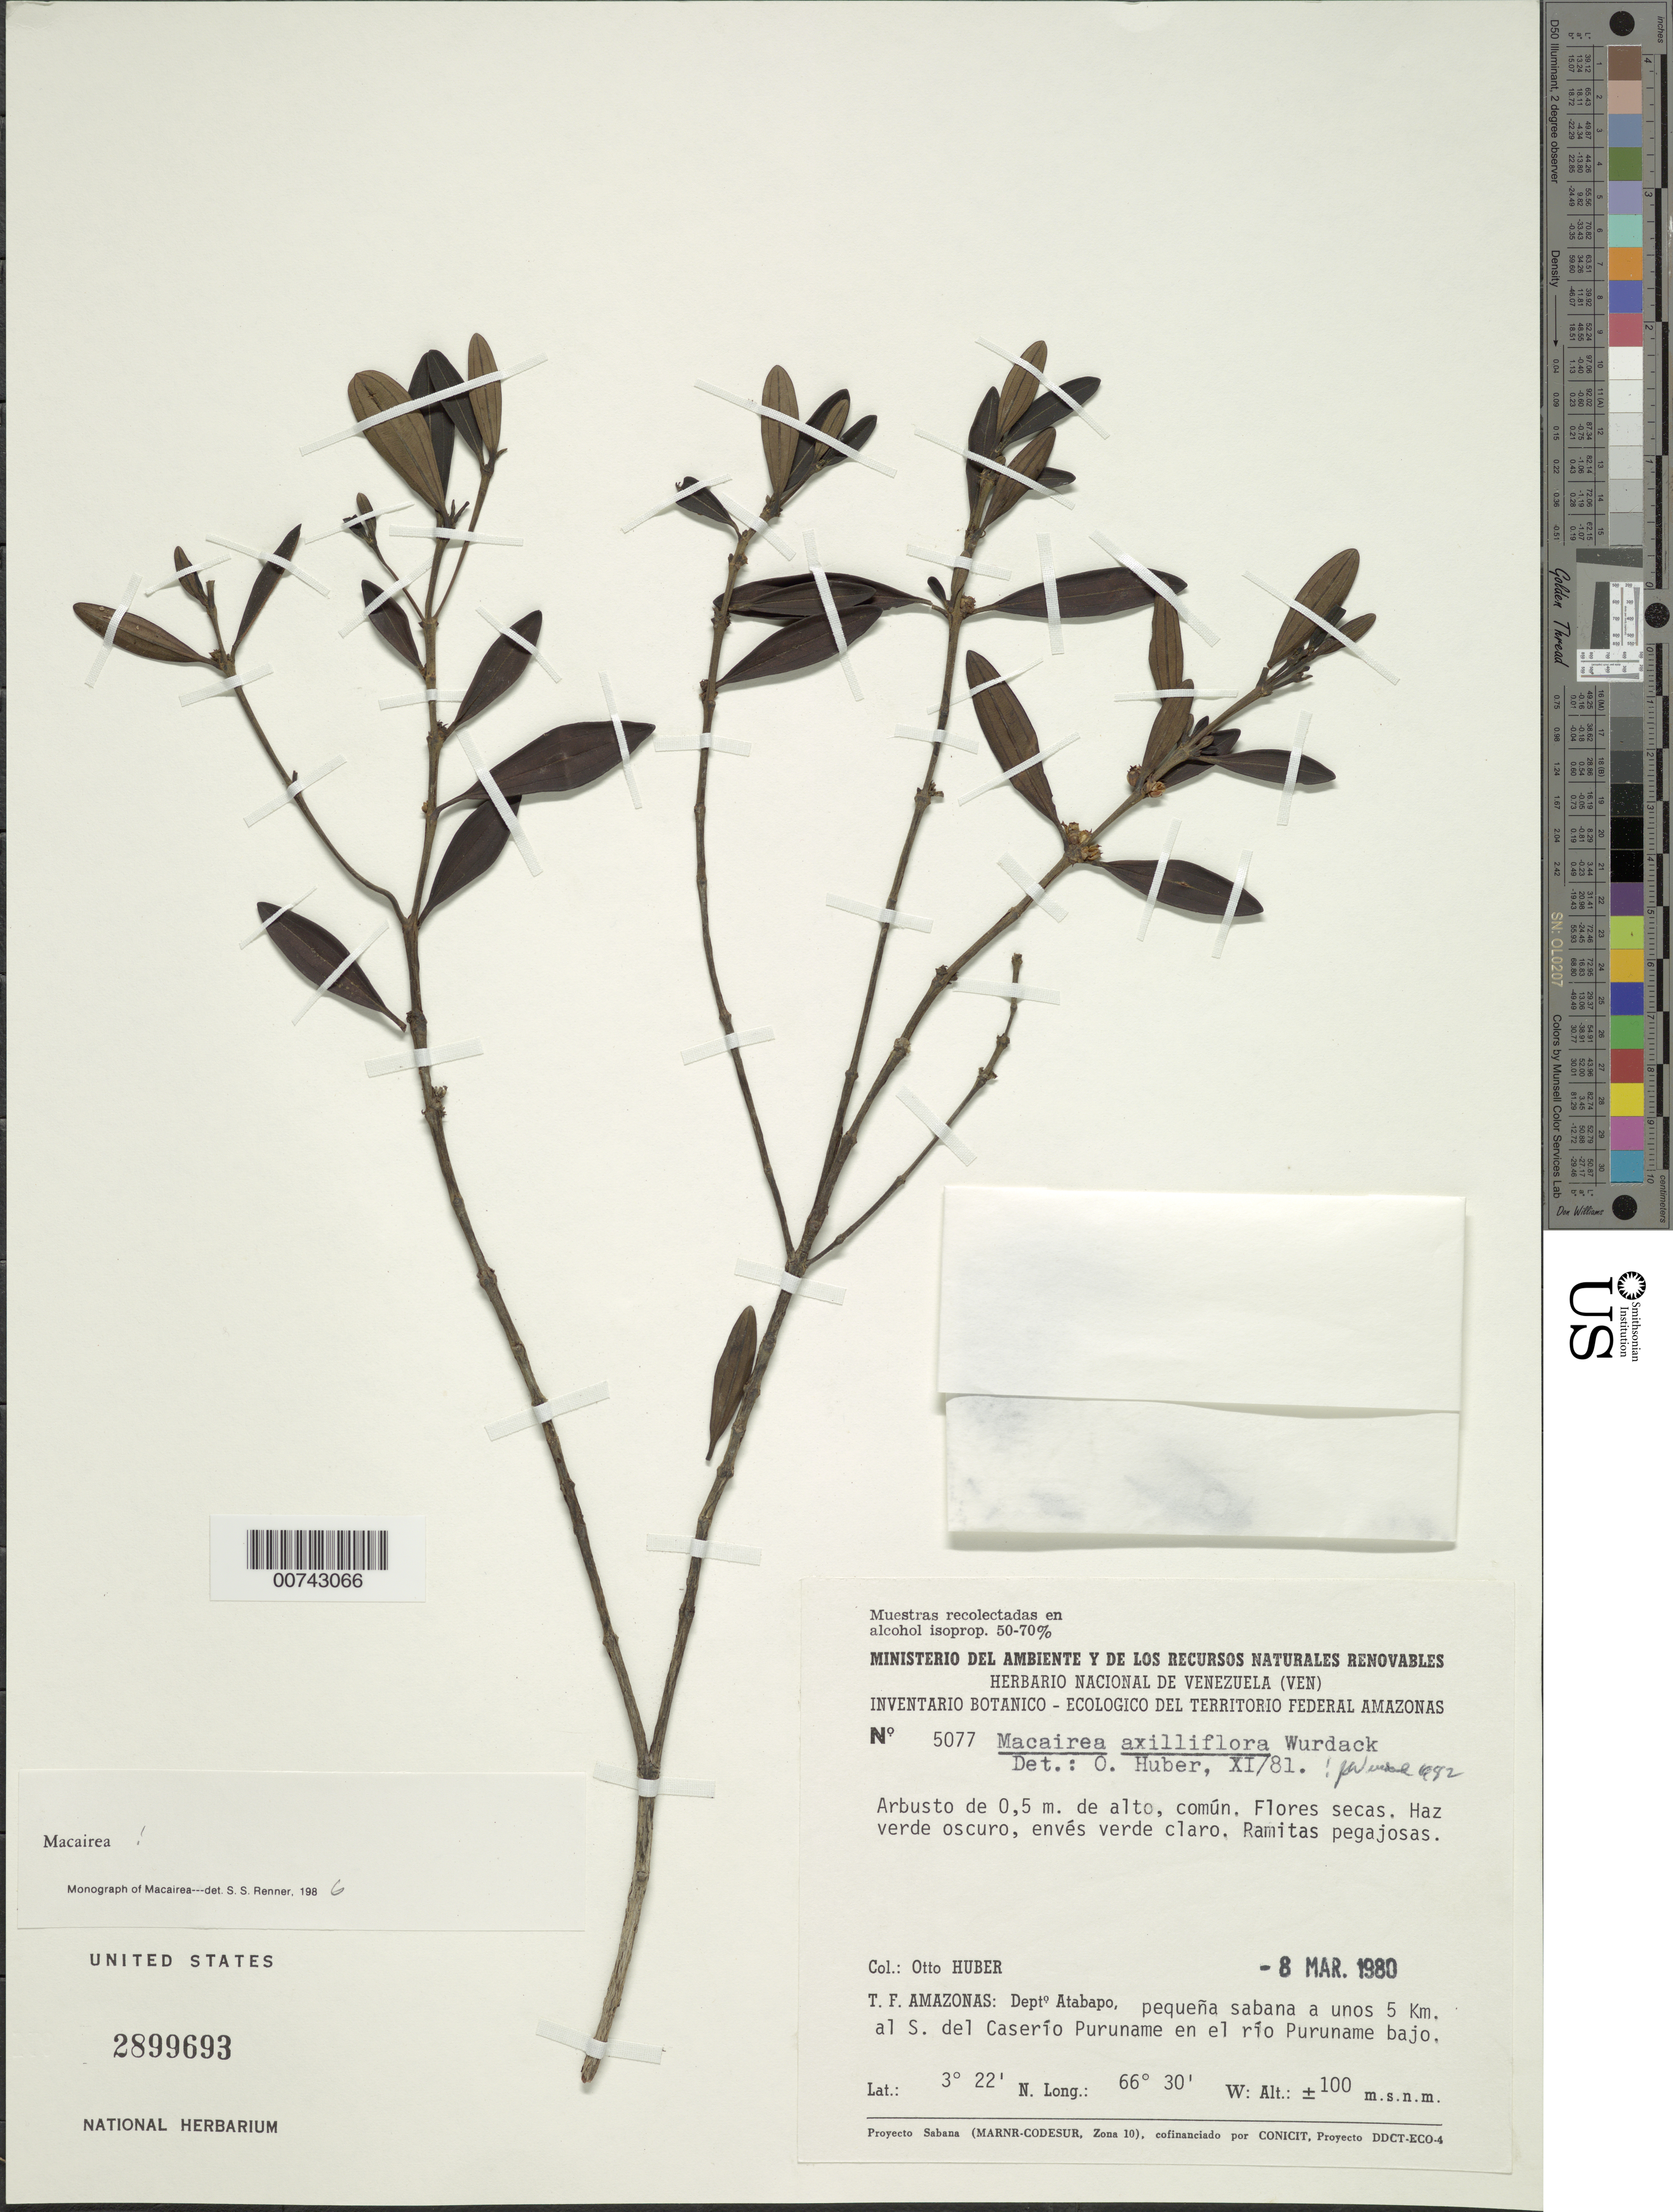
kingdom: Plantae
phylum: Tracheophyta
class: Magnoliopsida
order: Myrtales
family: Melastomataceae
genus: Macairea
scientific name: Macairea axilliflora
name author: Wurdack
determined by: Wurdack, John J., (US), US (UNITED STATES)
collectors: O. Huber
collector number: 5077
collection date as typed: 8-Mar-80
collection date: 1980-03-08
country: Venezuela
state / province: Amazonas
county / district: Atabapo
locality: Caserío Puruname, a unos 5 km S, en el Río Purname bajo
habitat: Savanna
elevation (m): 100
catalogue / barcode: US 2899693